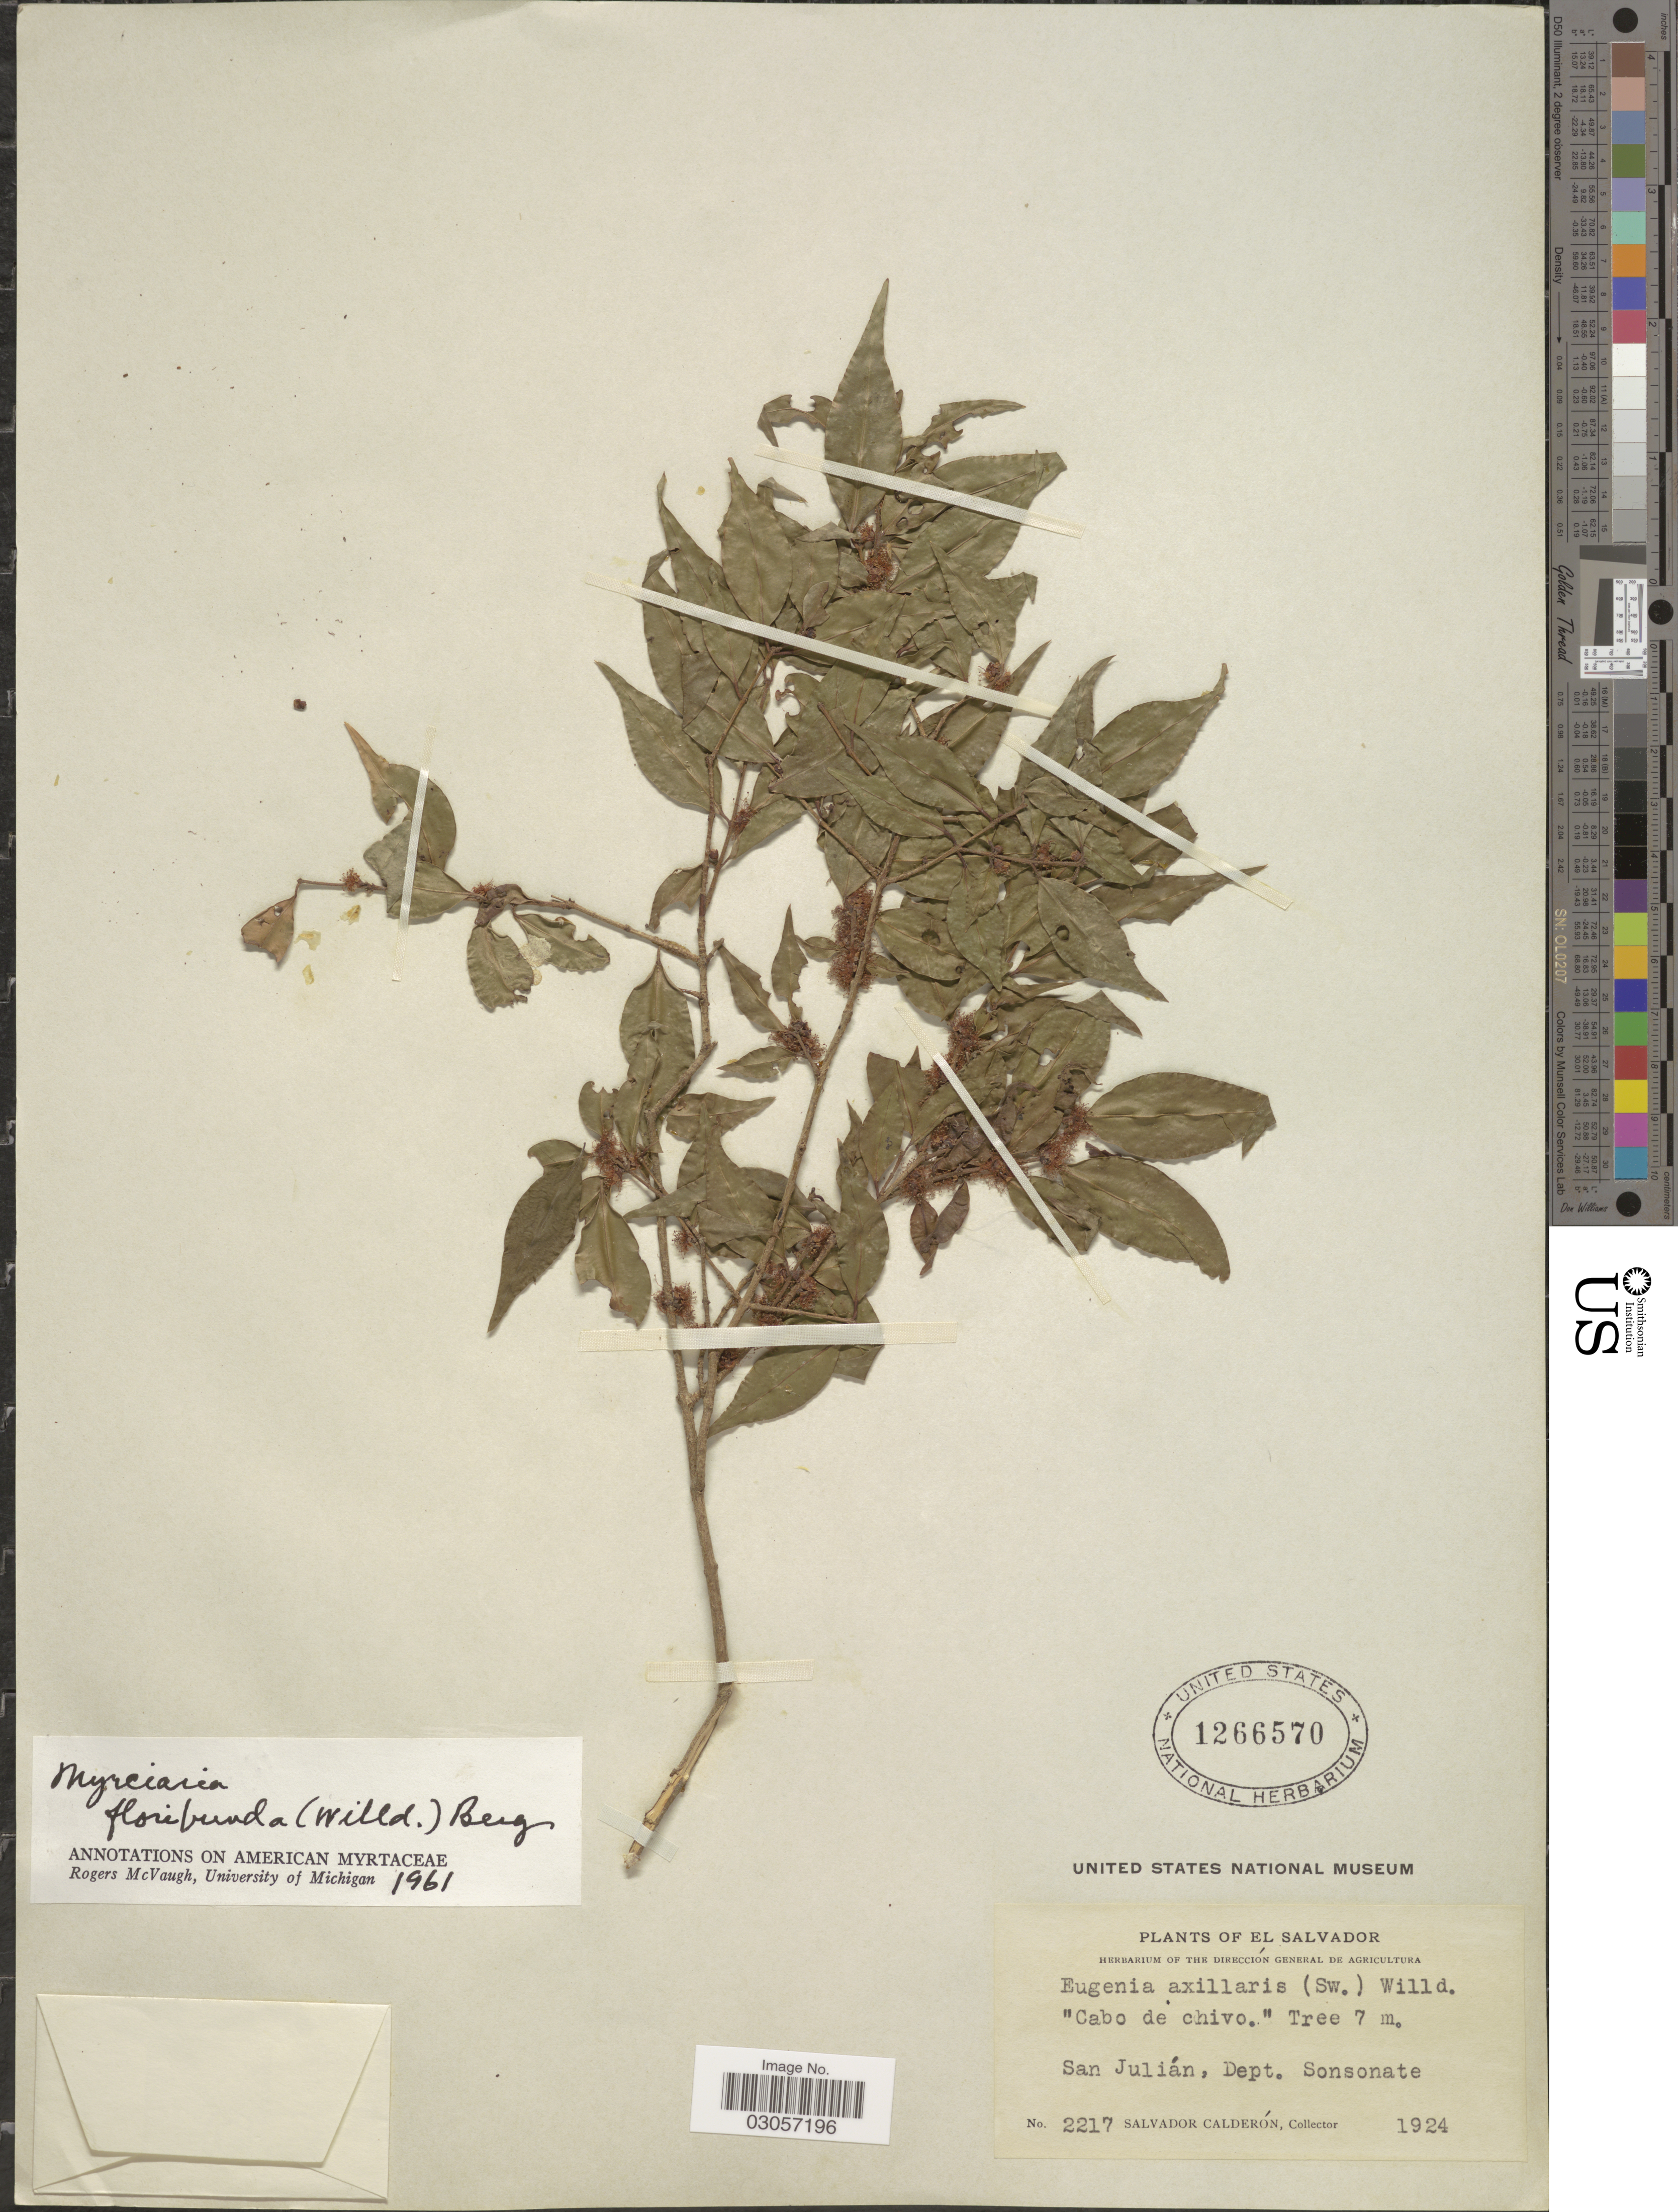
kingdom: Plantae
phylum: Tracheophyta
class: Magnoliopsida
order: Myrtales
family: Myrtaceae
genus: Myrciaria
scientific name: Myrciaria floribunda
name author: (H. West ex Willd.) O. Berg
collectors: S. Calderón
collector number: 2217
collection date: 1924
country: El Salvador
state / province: Sonsonate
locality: San Julián, Dept. Sonsonate.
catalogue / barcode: US 1266570